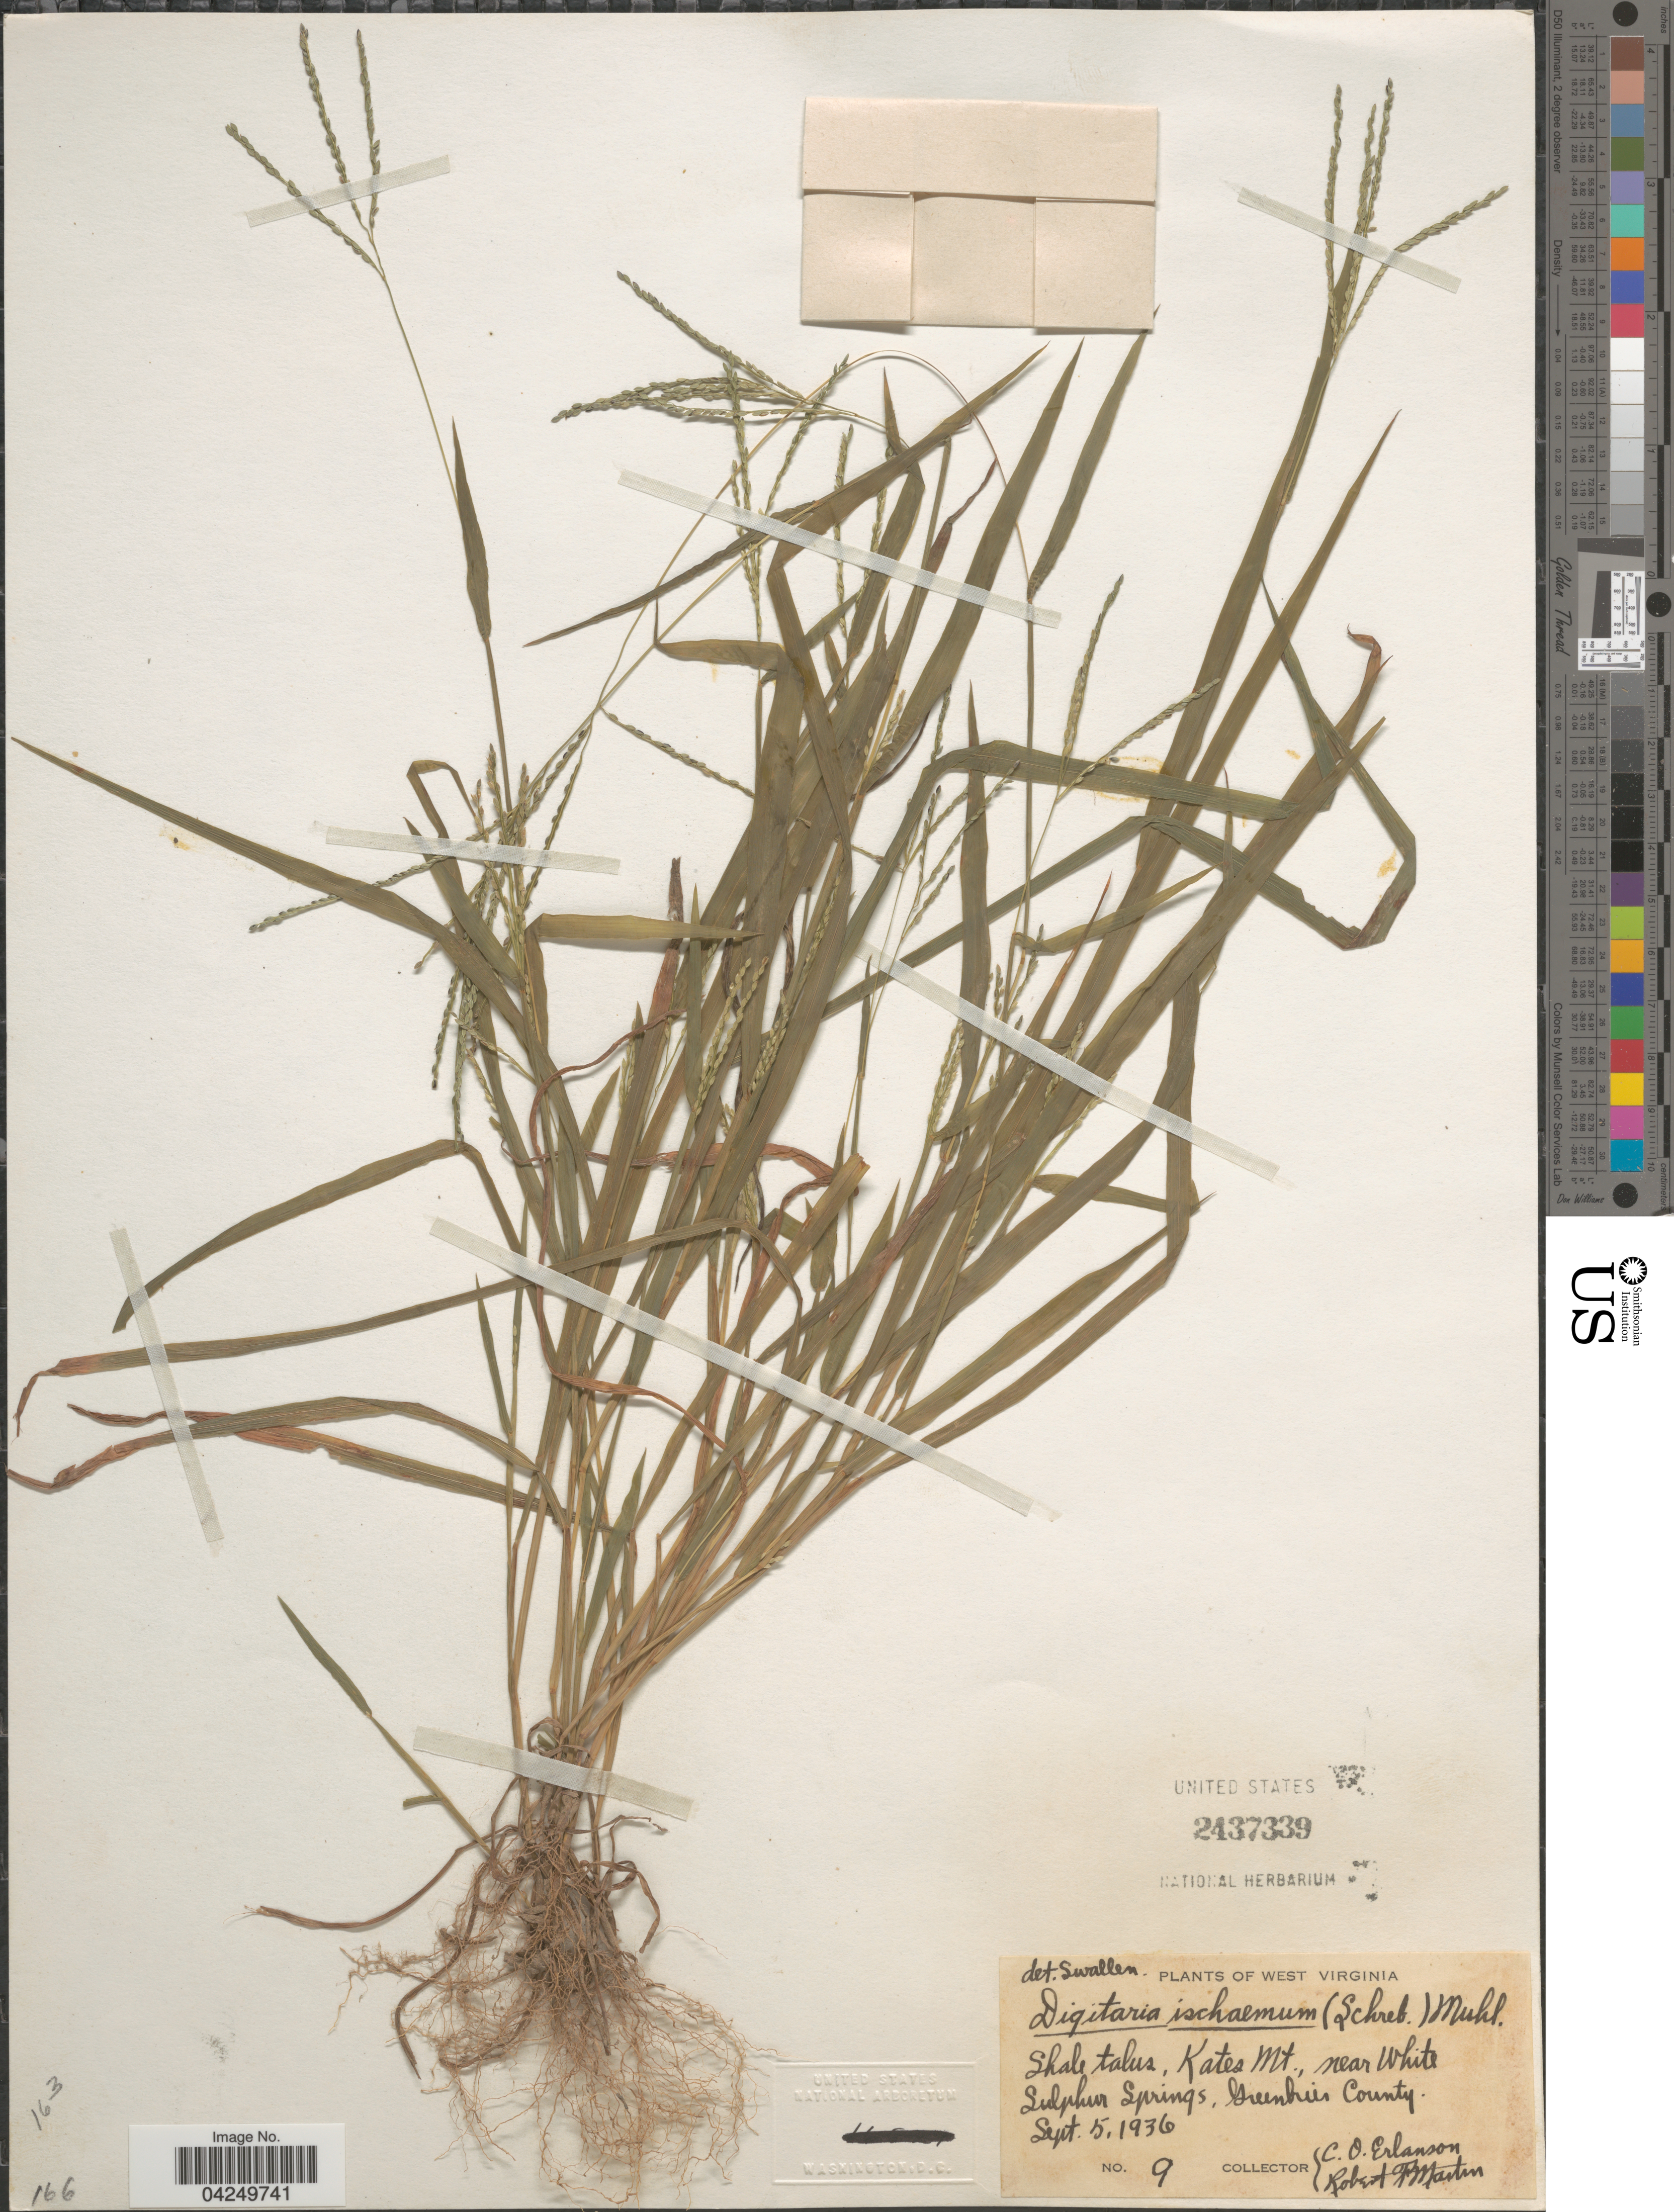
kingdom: Plantae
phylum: Tracheophyta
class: Liliopsida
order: Poales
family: Poaceae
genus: Digitaria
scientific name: Digitaria ischaemum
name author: (Schreber) Schreber ex Muhl.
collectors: C. O. Erlanson & R. F. Martin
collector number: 9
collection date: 1936-09-05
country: United States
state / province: West Virginia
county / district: Greenbrier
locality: Shale talus, Kates Mt., near White Sulphur Springs, Greenbrier County.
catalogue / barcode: US 2437339